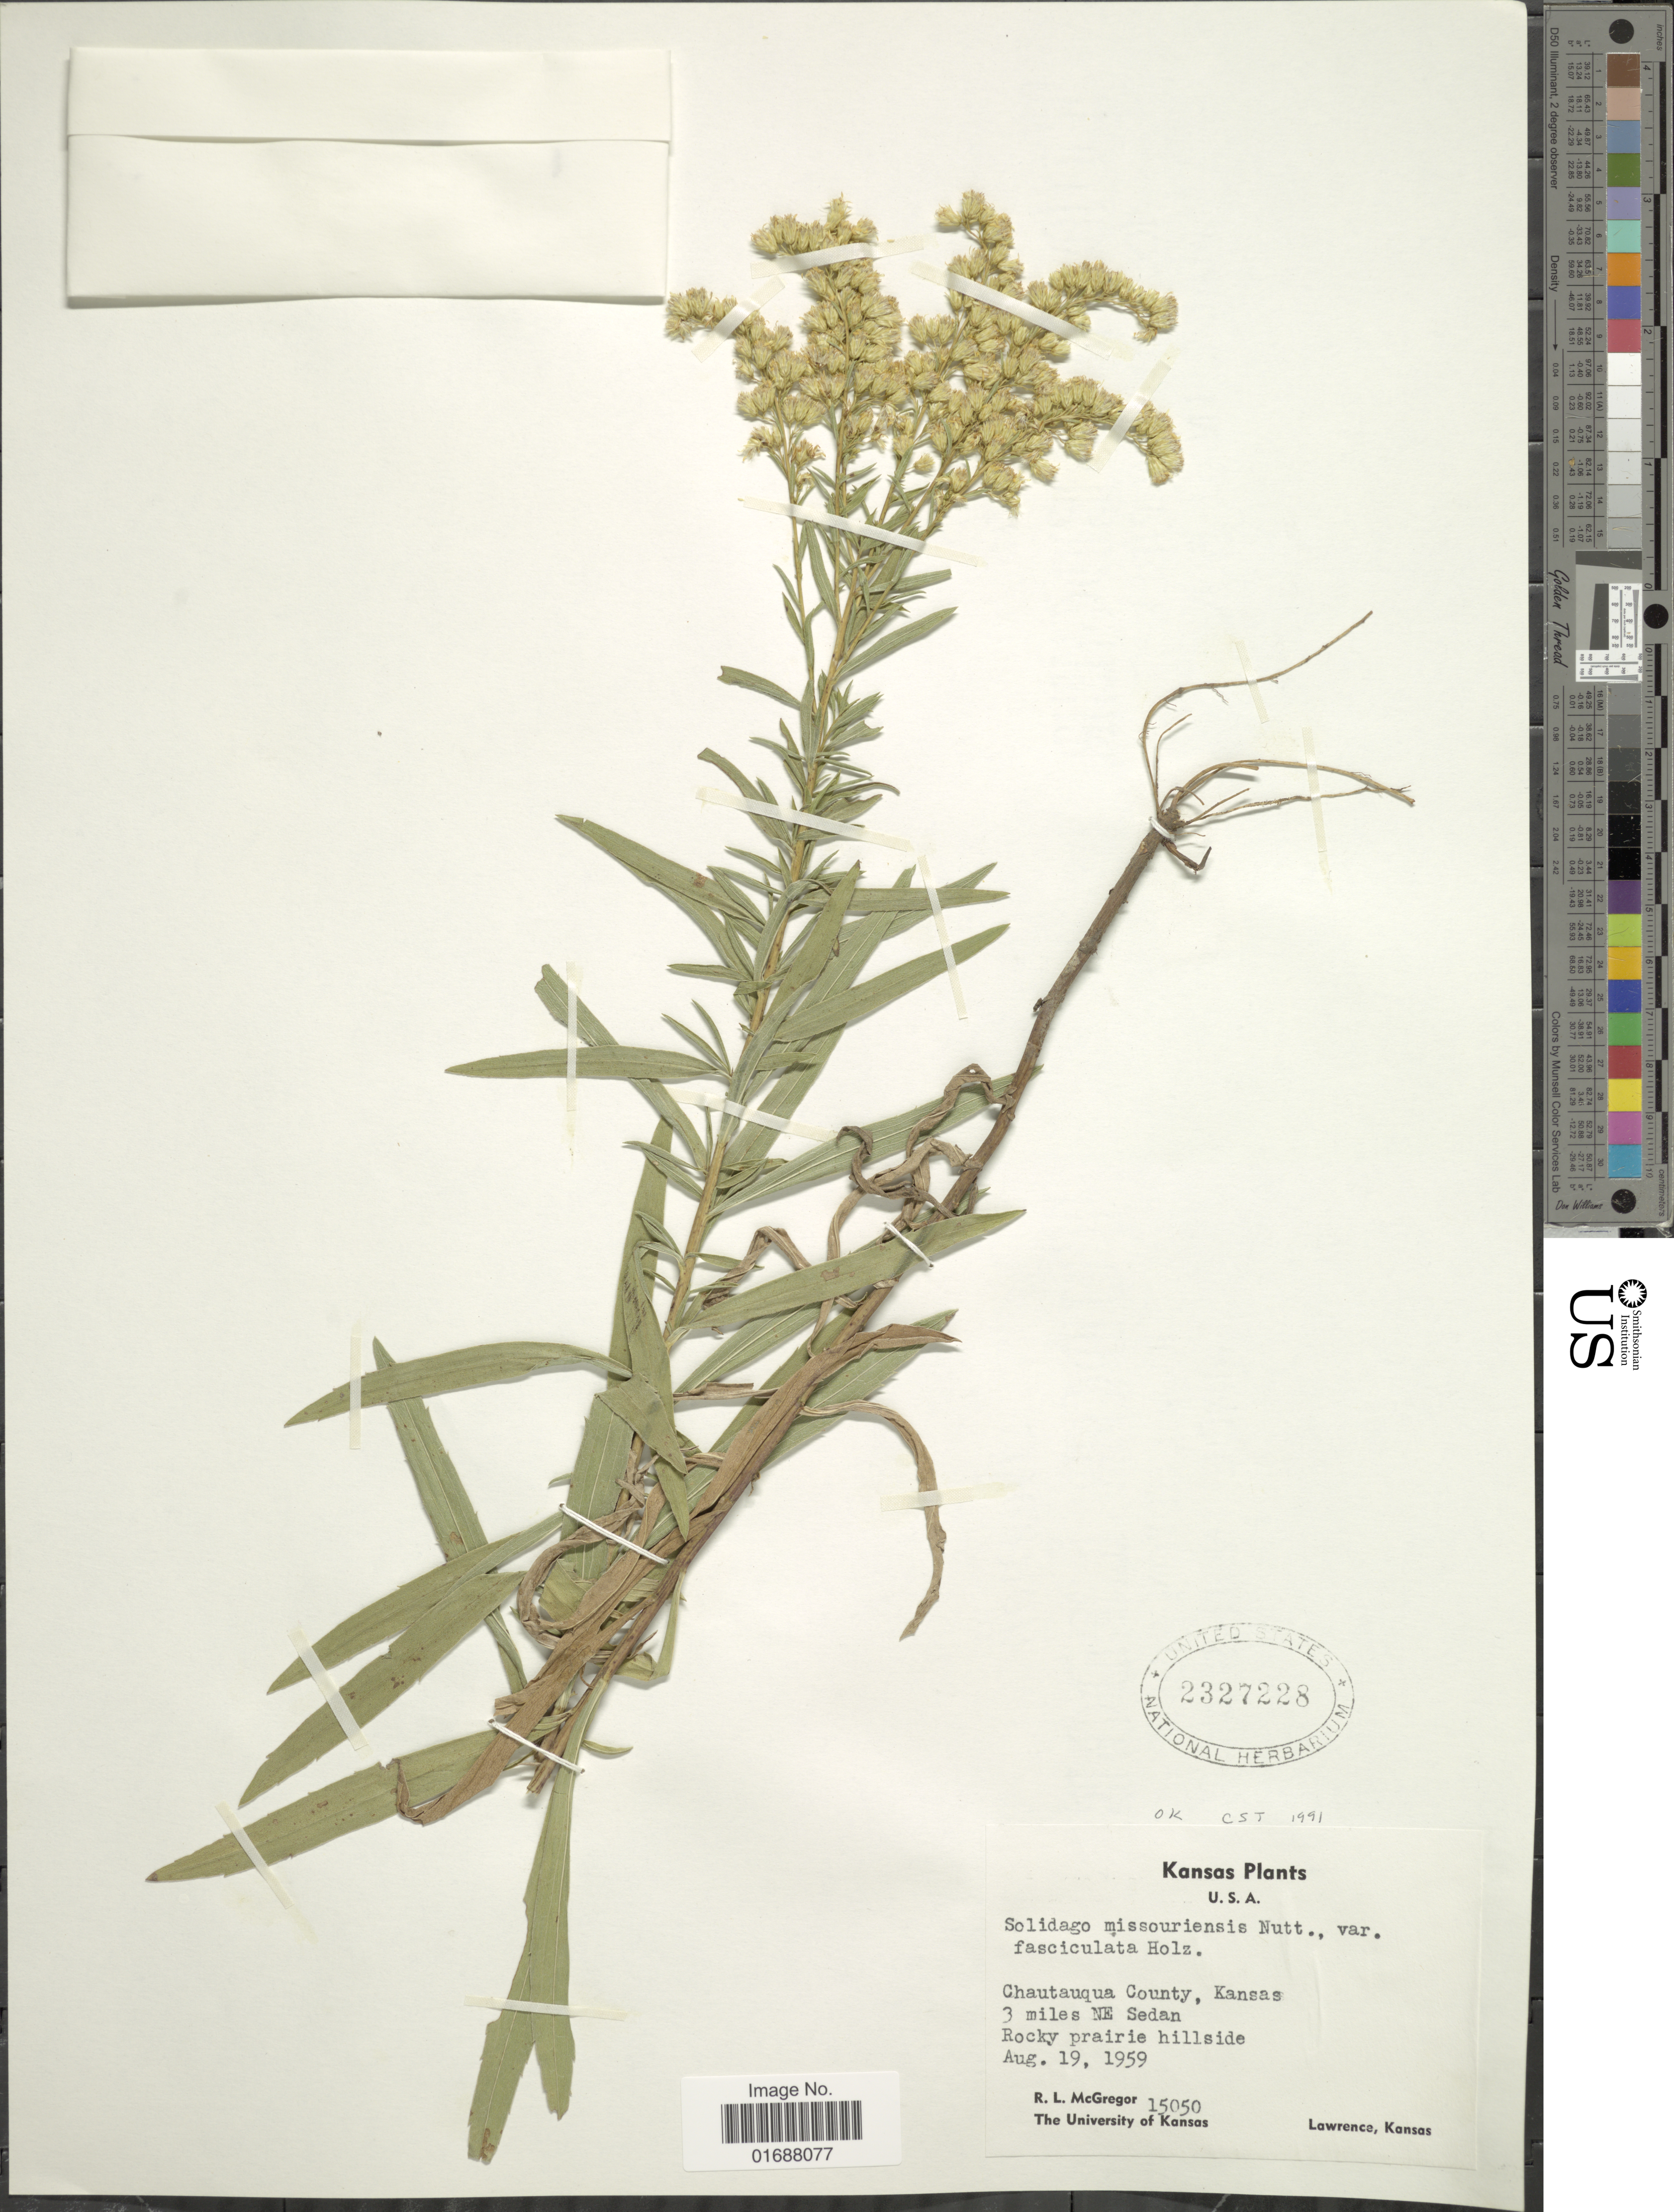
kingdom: Plantae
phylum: Tracheophyta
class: Magnoliopsida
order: Asterales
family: Asteraceae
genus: Solidago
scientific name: Solidago missouriensis var. fasciculata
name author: Holz.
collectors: R. McGregor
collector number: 15050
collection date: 1959-08-19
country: United States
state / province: Kansas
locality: Chautauqua County, Kansas, 3 miles NE Sedan.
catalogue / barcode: US 2327228